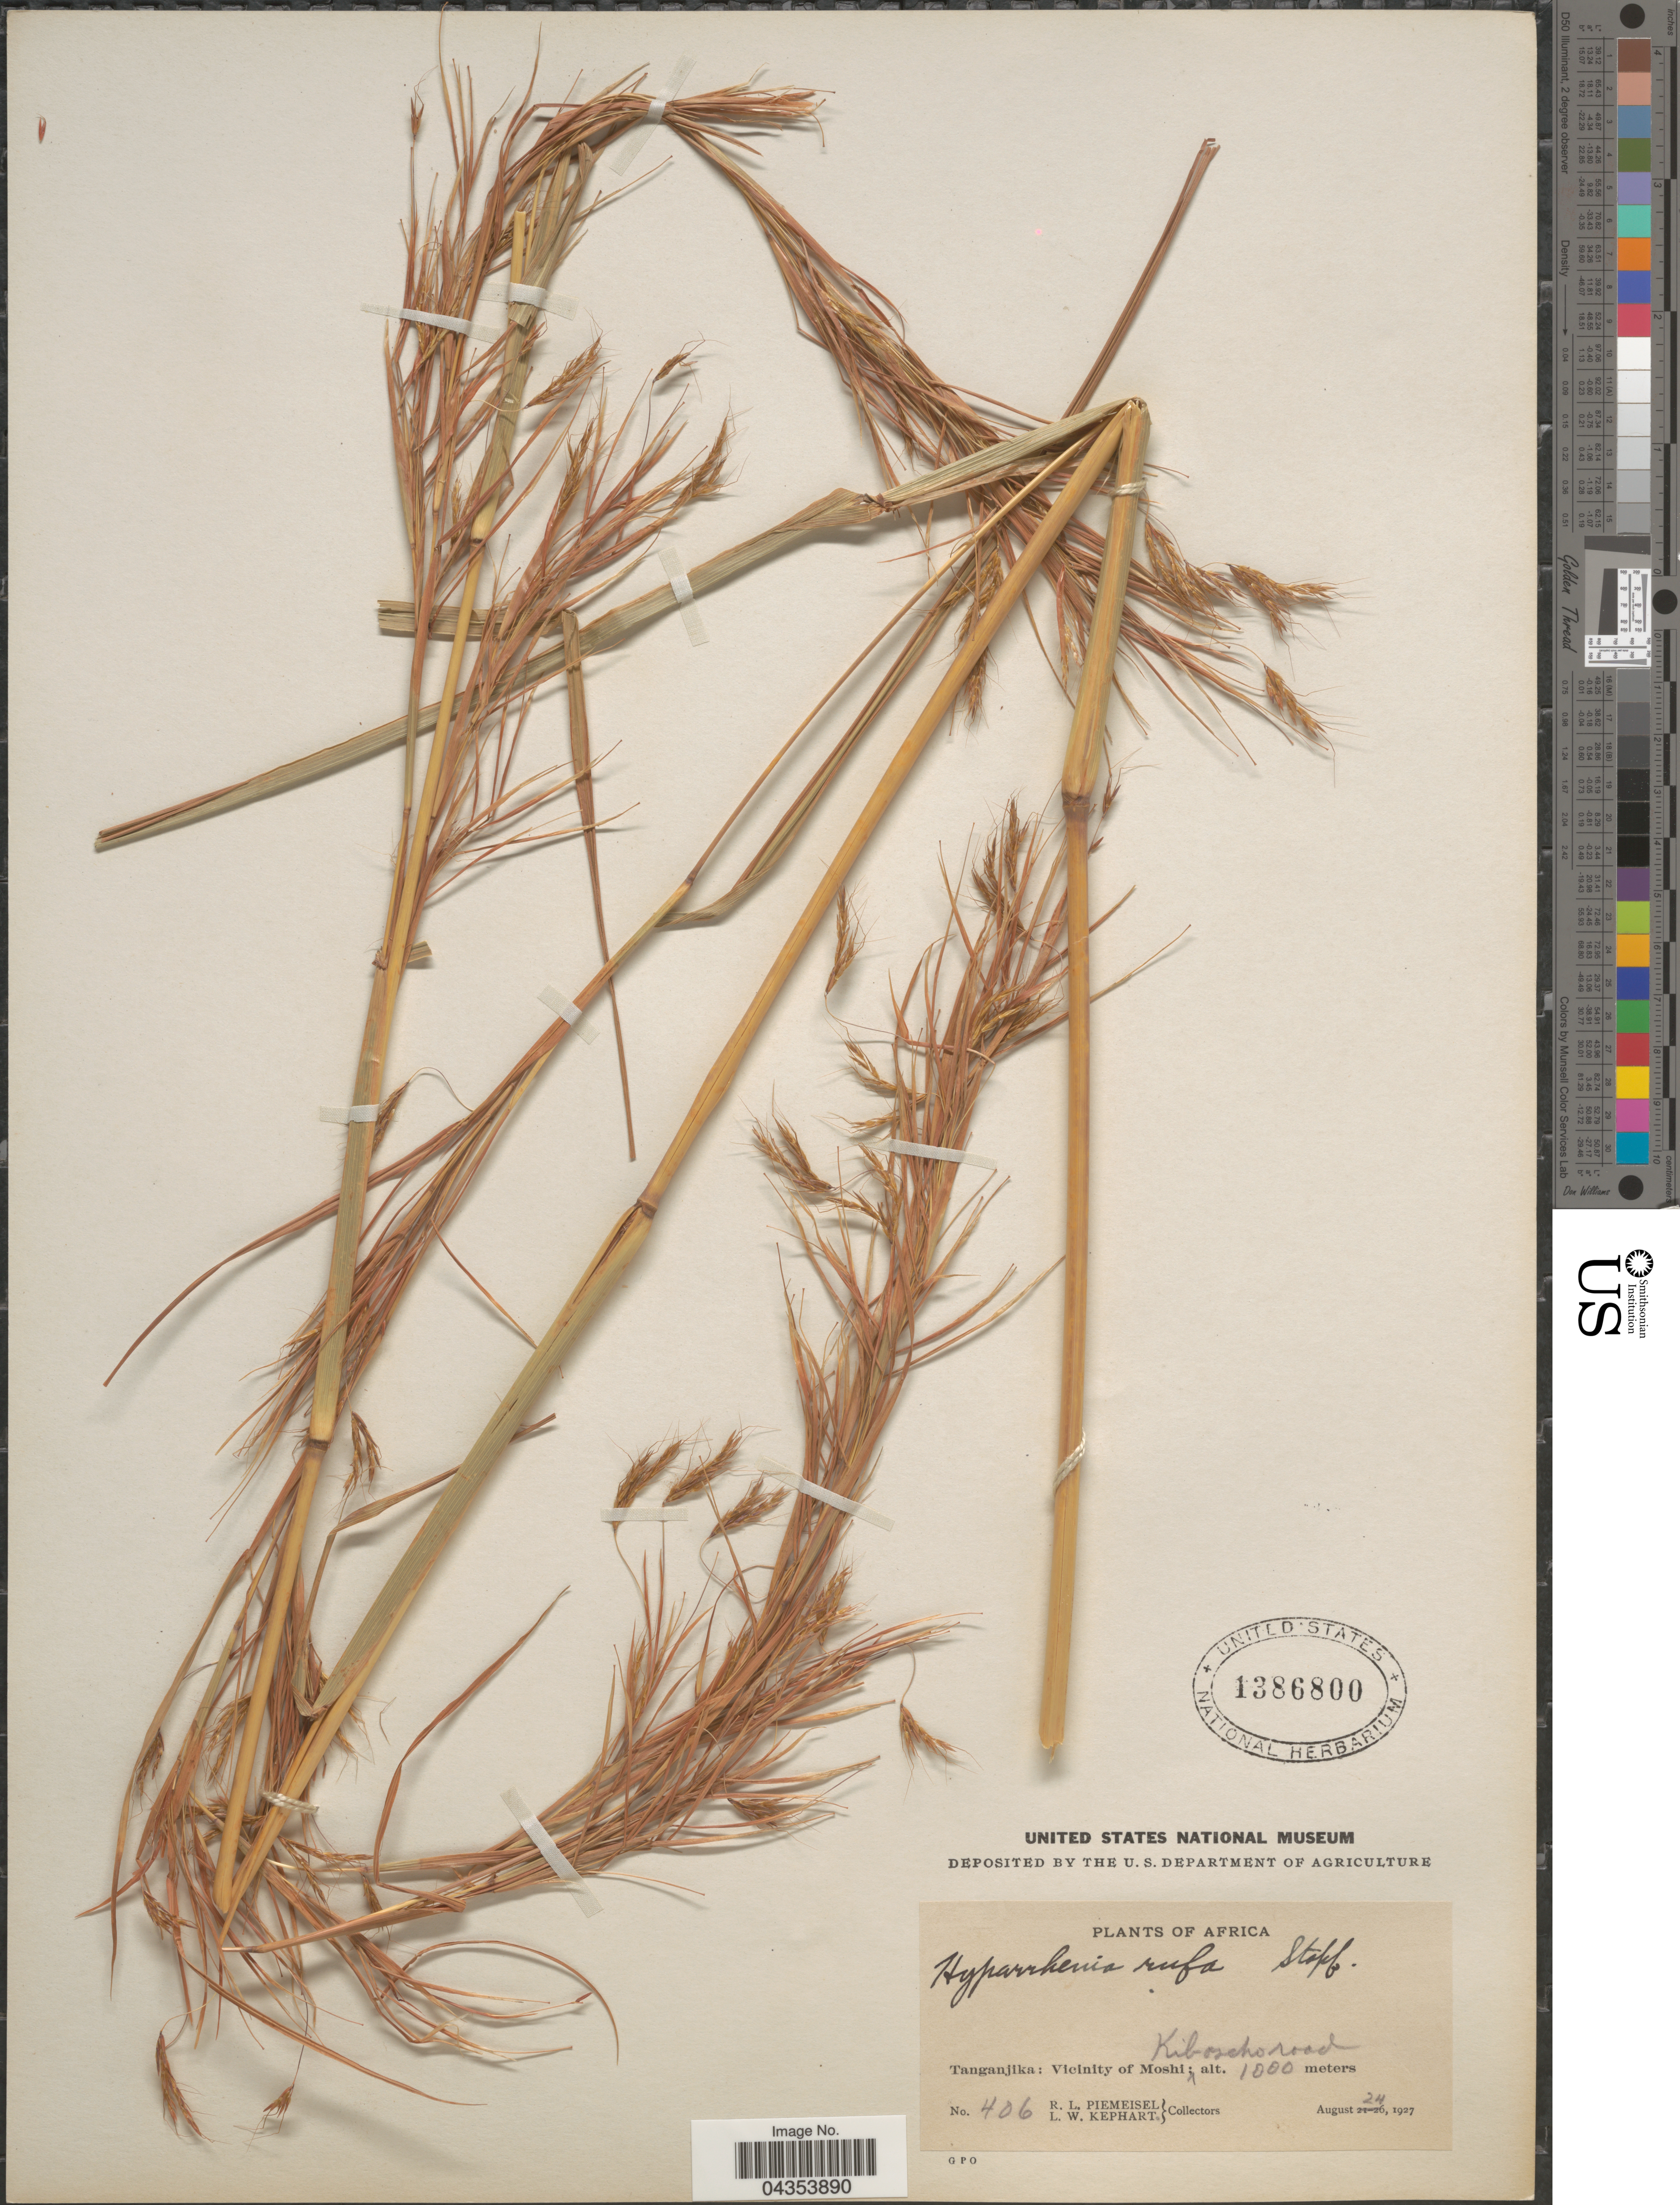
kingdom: Plantae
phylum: Tracheophyta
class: Liliopsida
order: Poales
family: Poaceae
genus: Hyparrhenia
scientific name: Hyparrhenia rufa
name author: (Nees) Stapf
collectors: R. L. Piemeisel & L. W. Kephart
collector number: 406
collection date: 1927-08-24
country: Tanzania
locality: Tanganjika: Vicinity of Moshi Kiboscho road.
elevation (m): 1000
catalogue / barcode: US 1386800